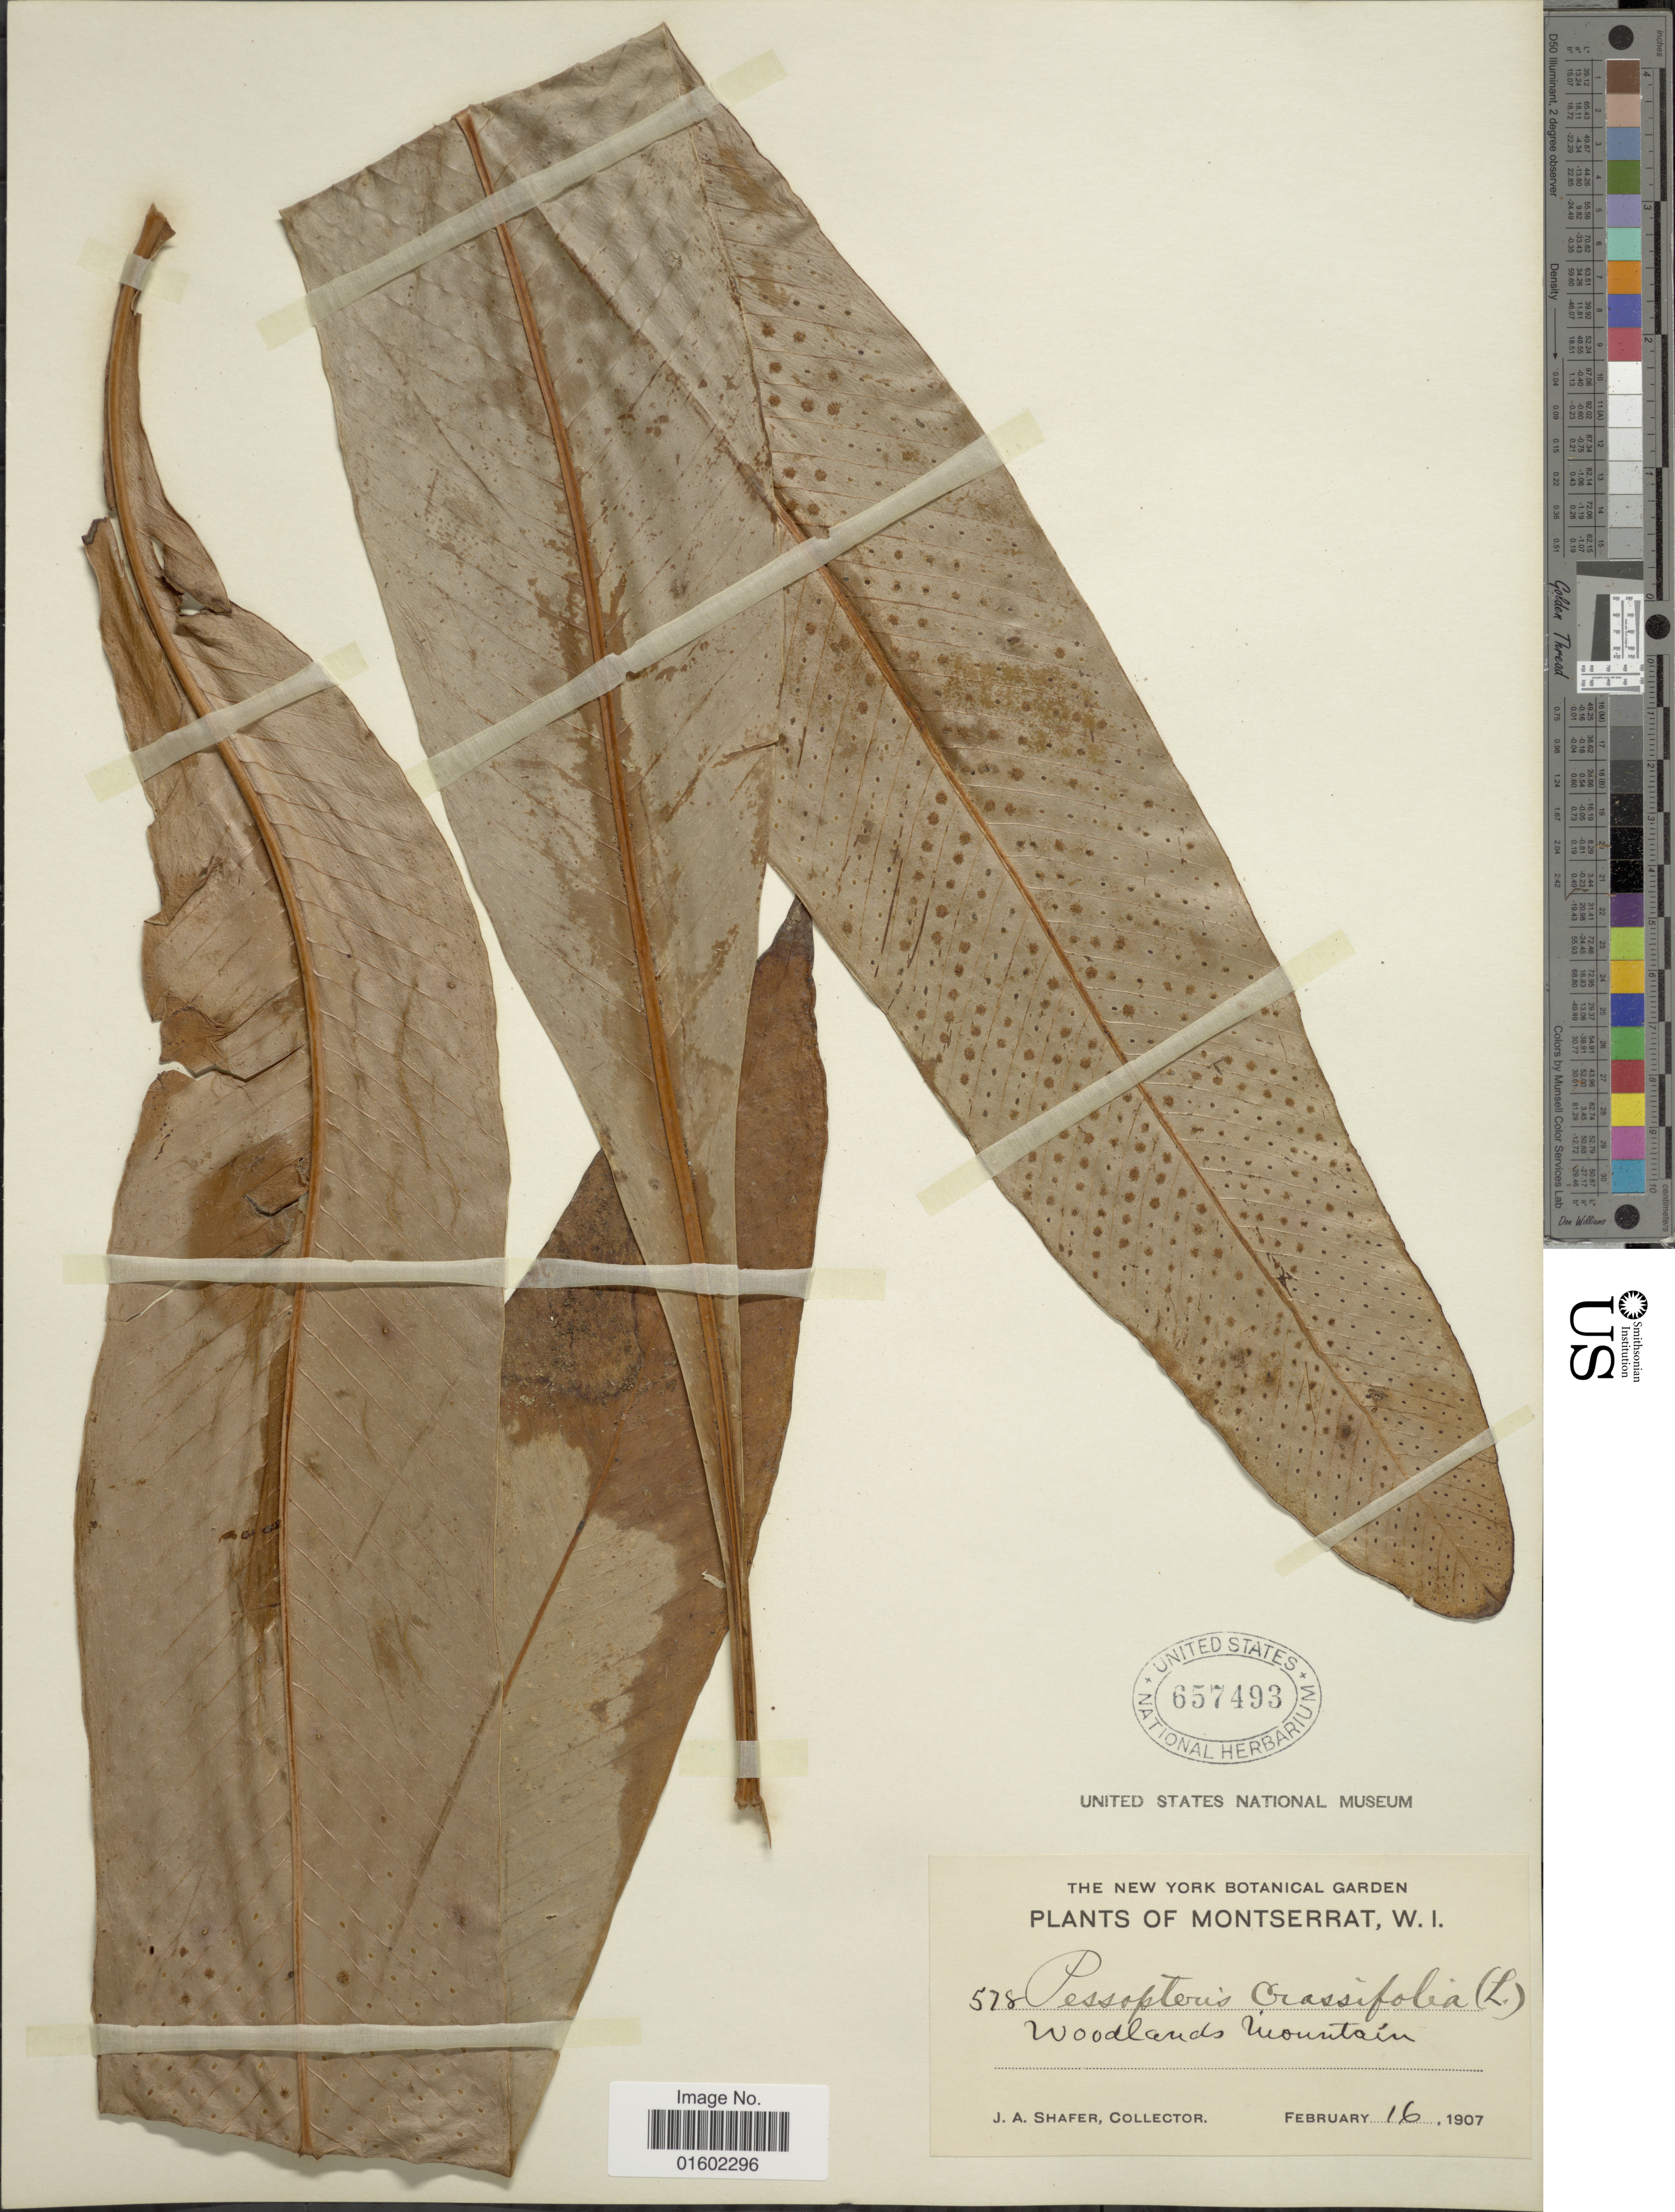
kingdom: Plantae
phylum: Tracheophyta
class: Polypodiopsida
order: Polypodiales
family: Polypodiaceae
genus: Niphidium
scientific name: Niphidium crassifolium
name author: (L.) Lellinger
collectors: J. A. Shafer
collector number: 578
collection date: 1907-02-16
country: Montserrat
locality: Woodlands mountain, W. I.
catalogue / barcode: US 657493